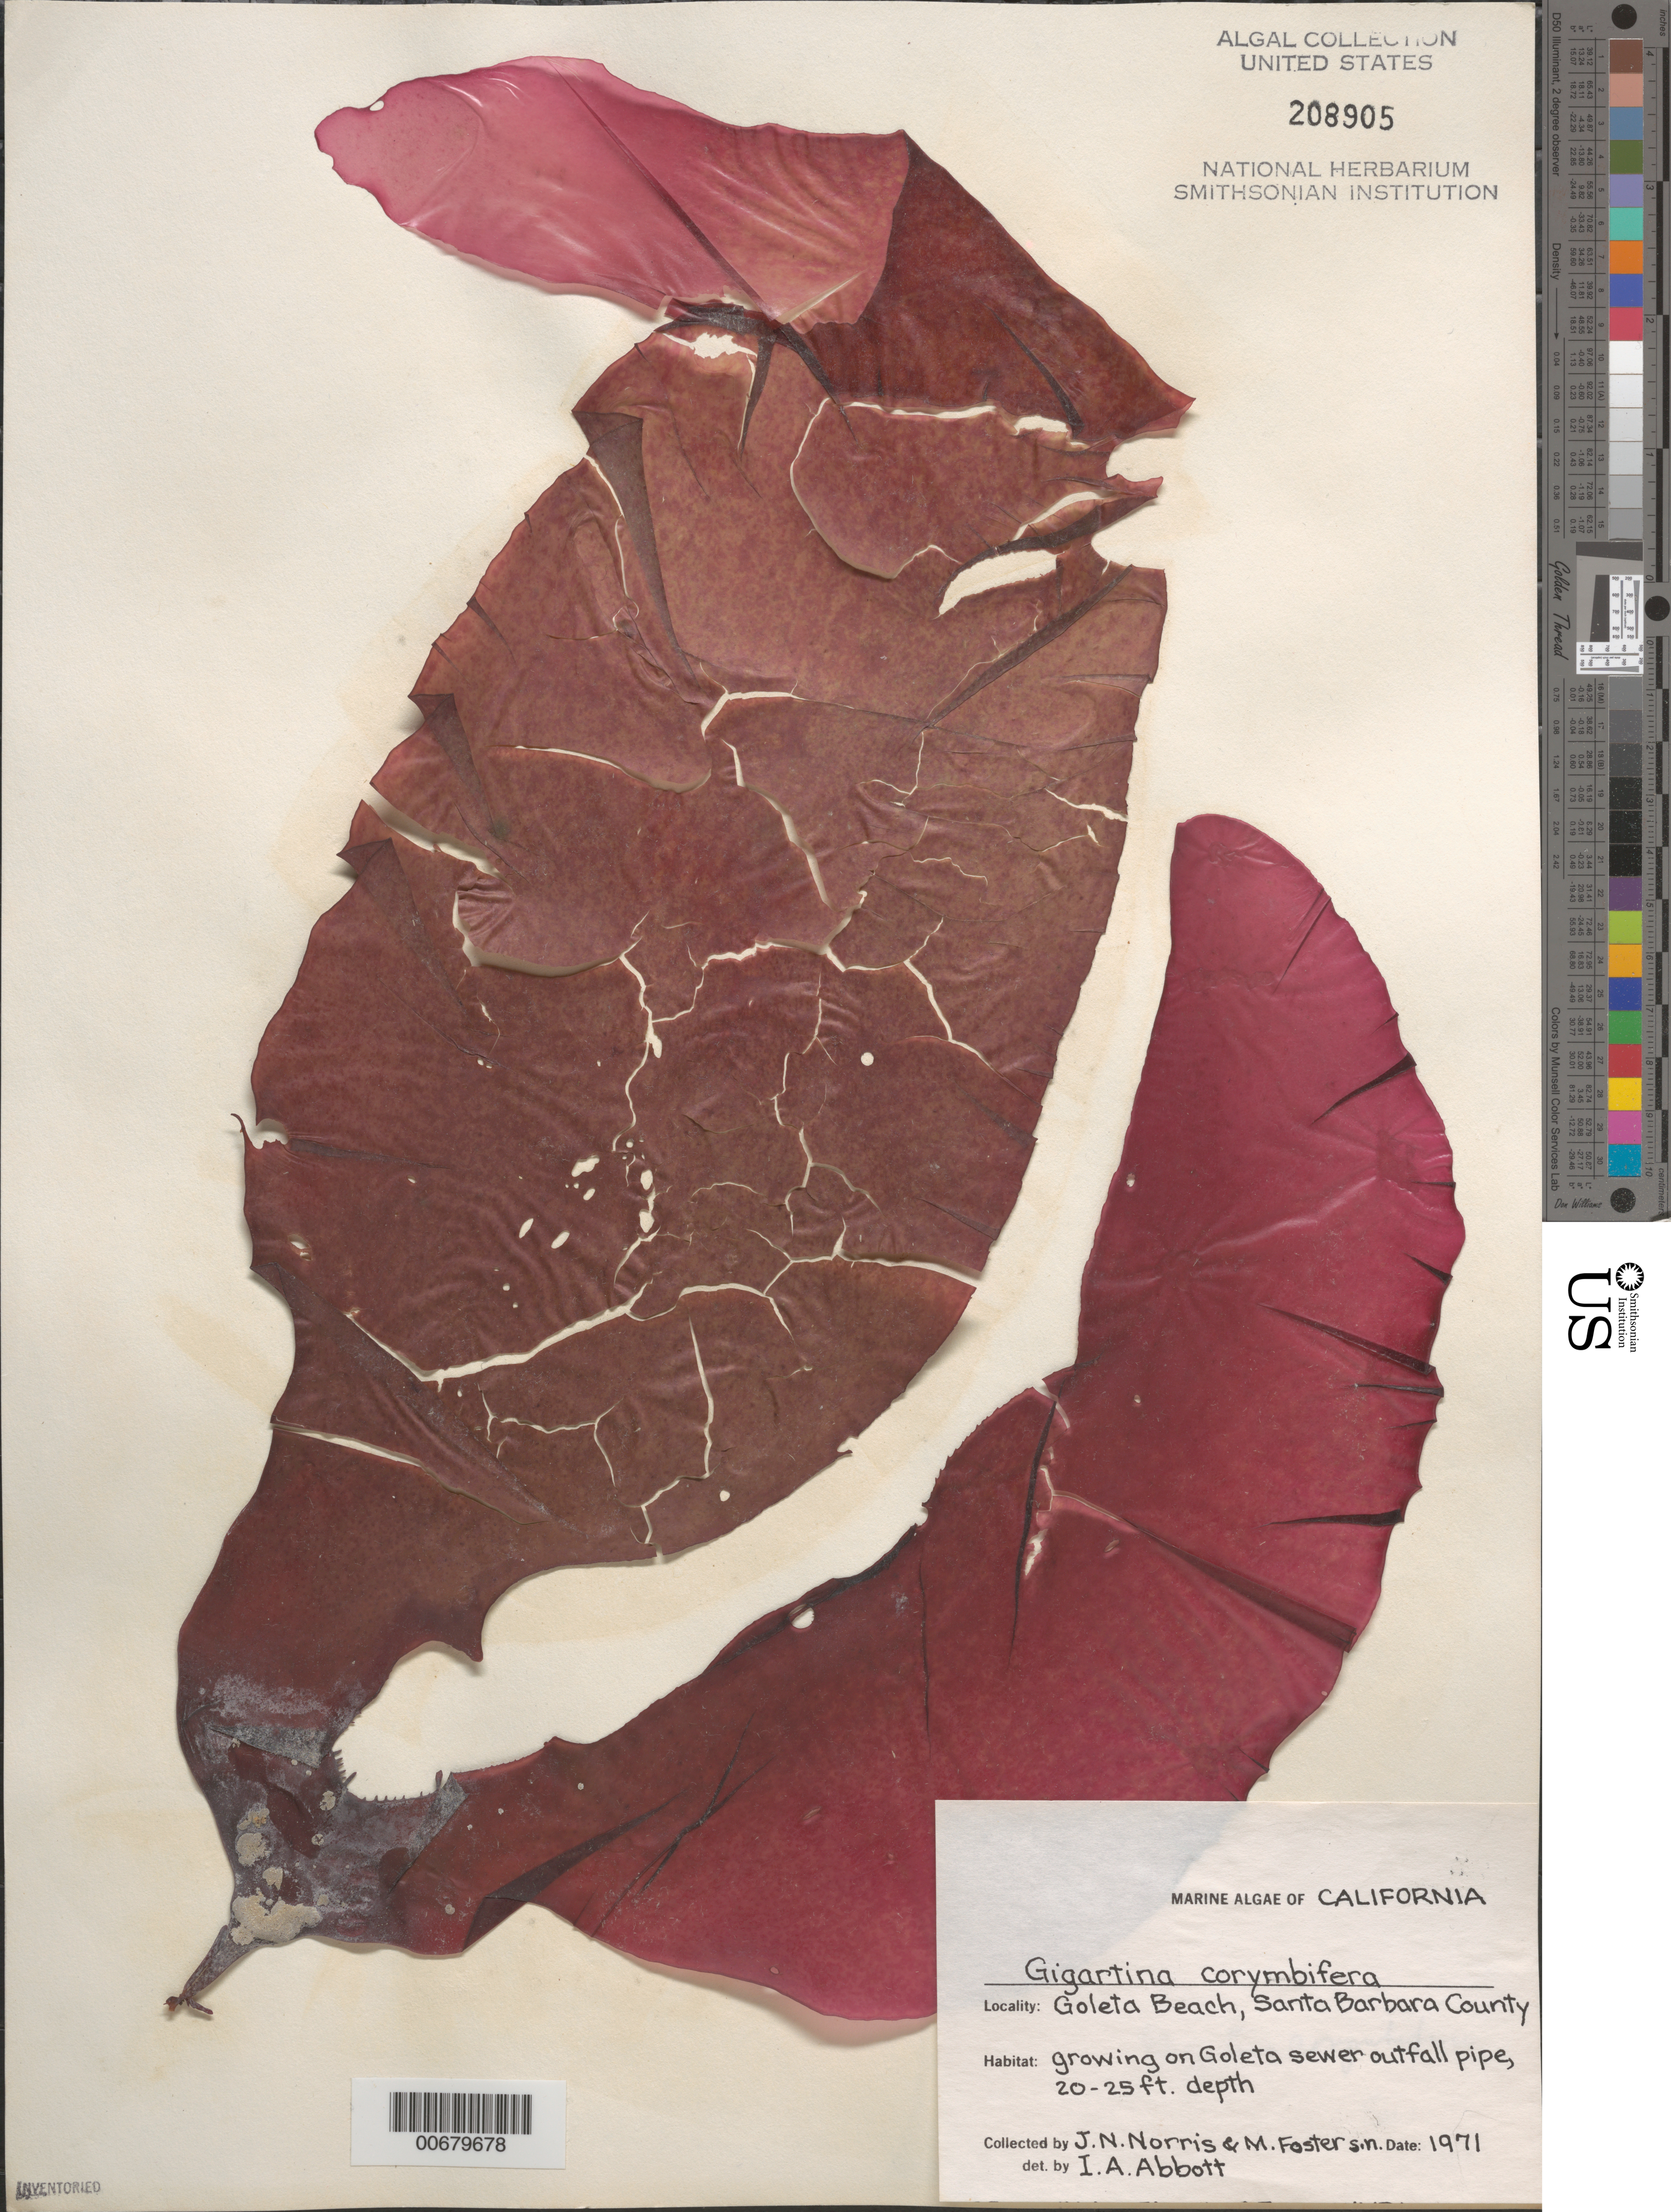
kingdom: Plantae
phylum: Rhodophyta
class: Florideophyceae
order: Gigartinales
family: Gigartinaceae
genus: Chondracanthus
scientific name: Chondracanthus corymbiferus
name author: (Kütz.) Guiry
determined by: Algae name updating Project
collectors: J. N. Norris & M. Foster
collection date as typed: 1971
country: United States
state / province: California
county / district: Santa Barbara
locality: Goleta Beach, Goleta Sewer outfall pipe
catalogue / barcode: US 208905